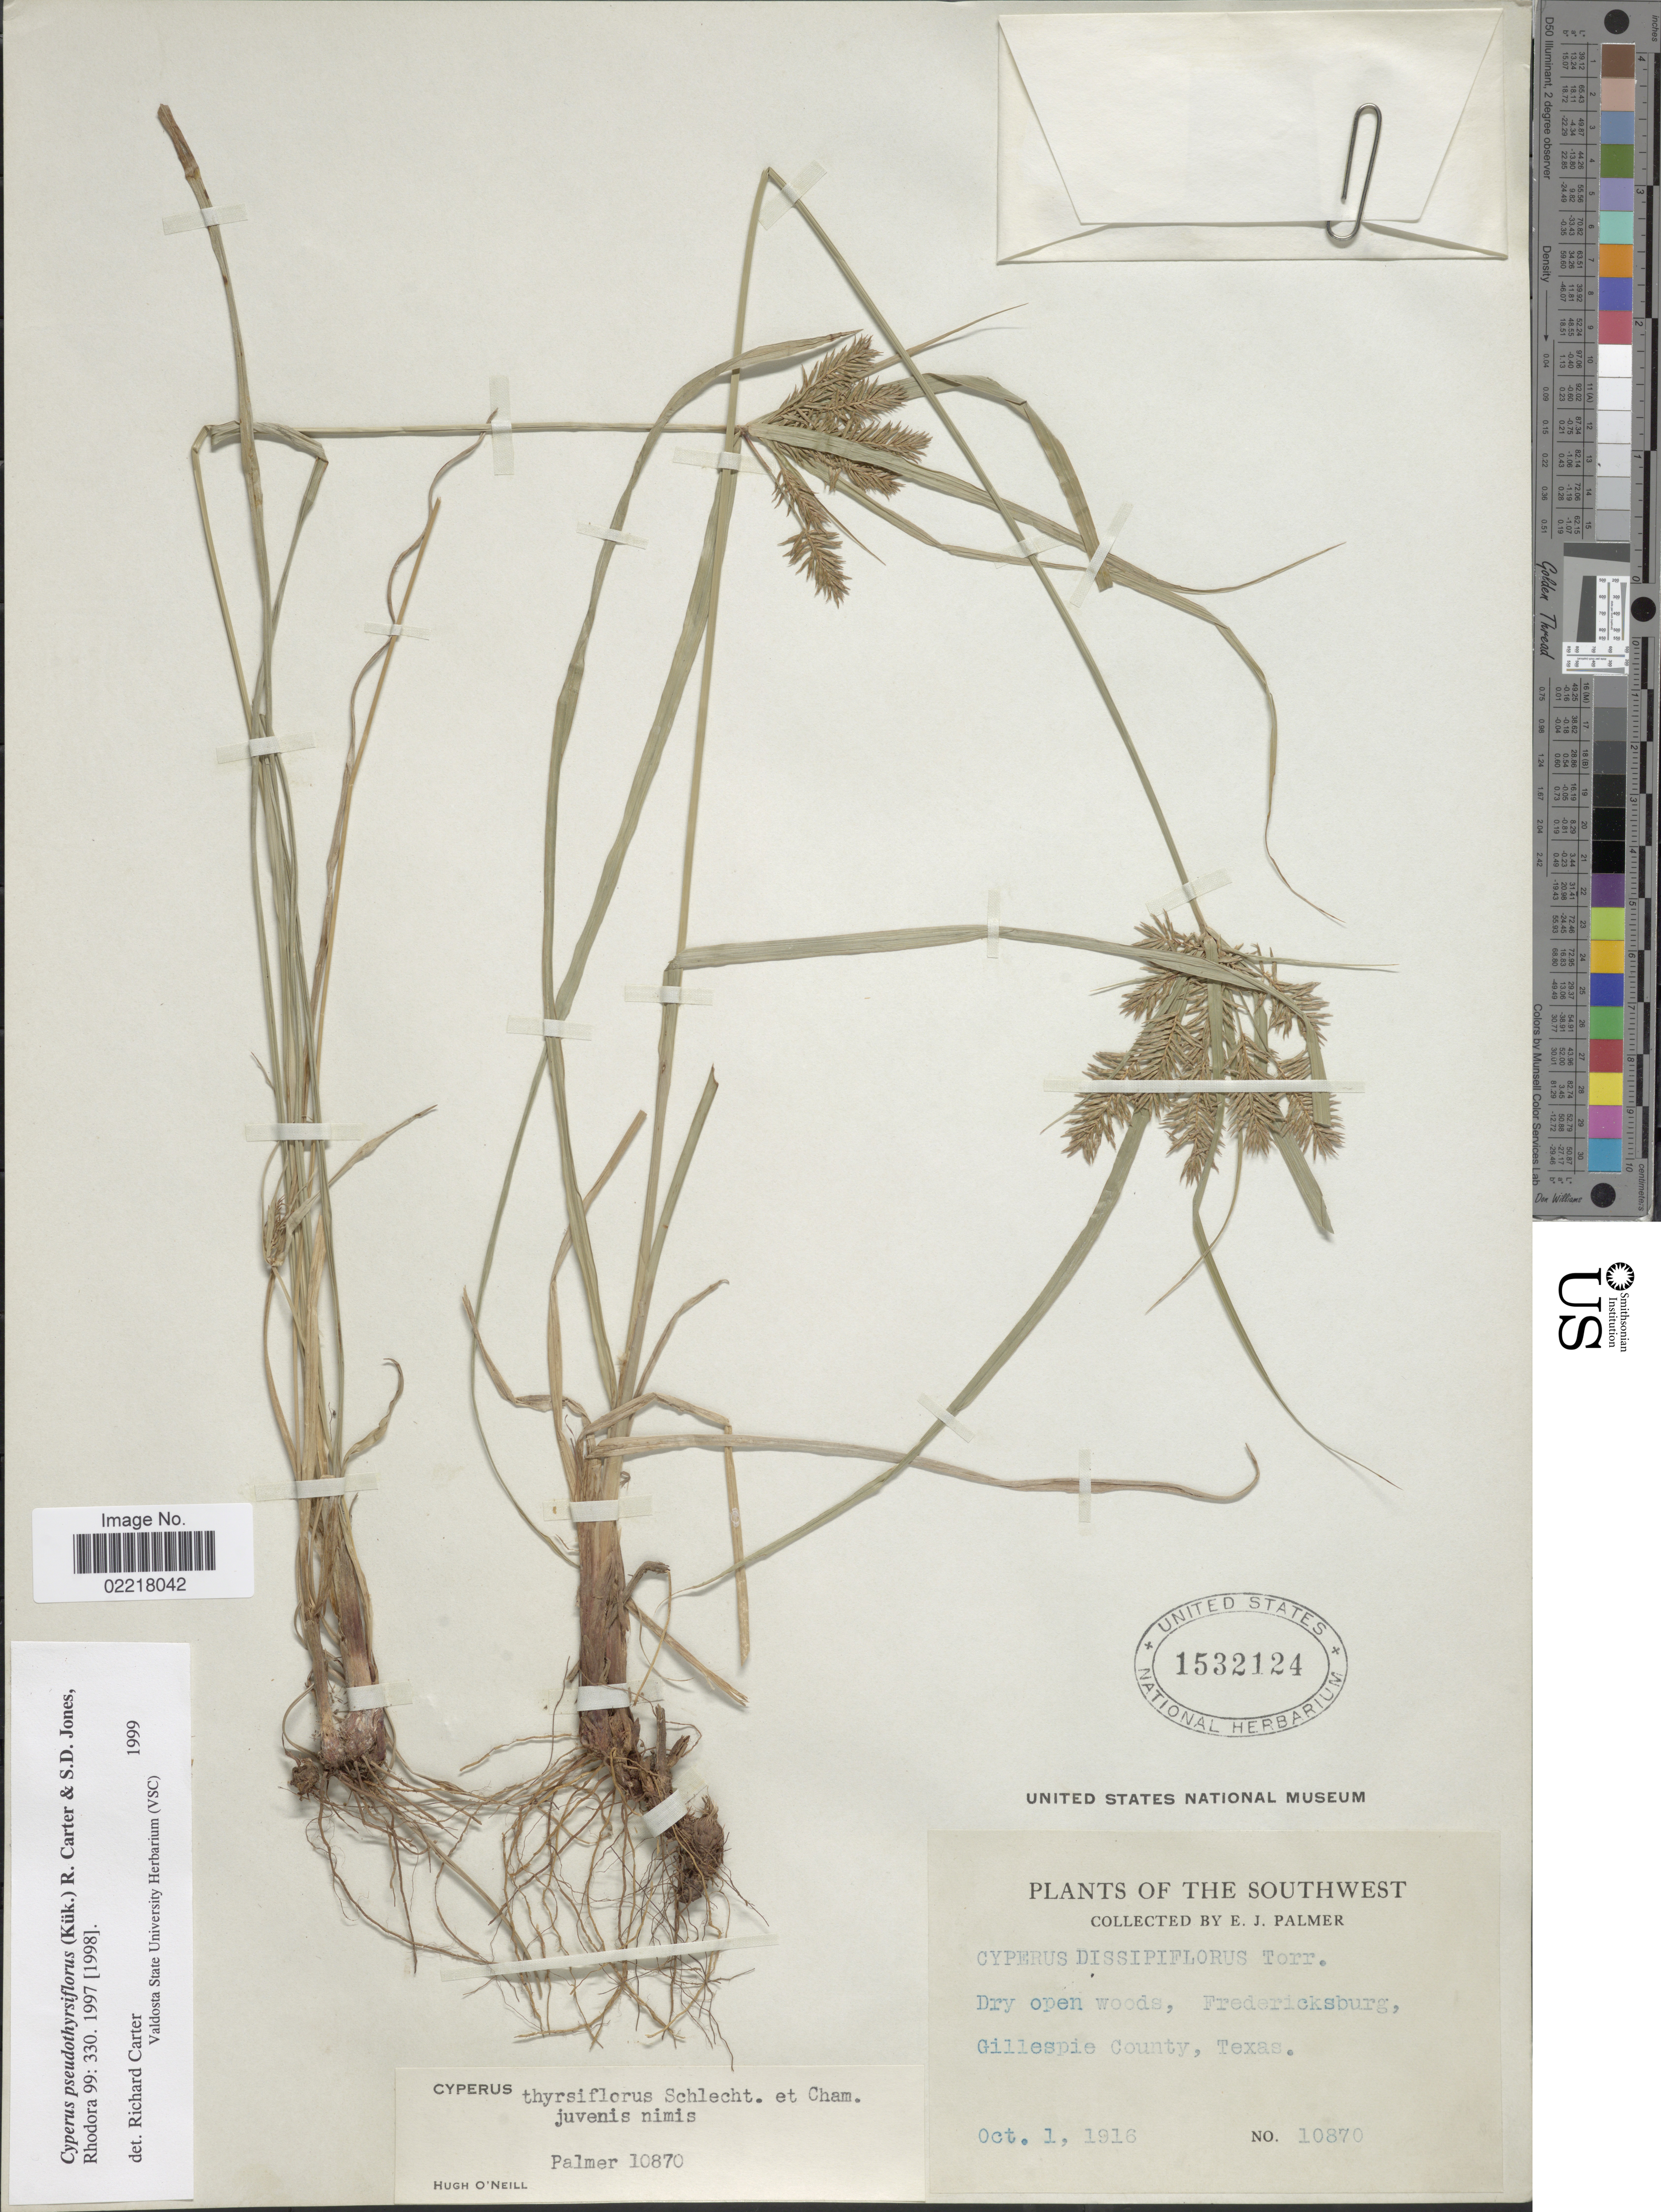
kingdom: Plantae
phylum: Tracheophyta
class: Liliopsida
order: Poales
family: Cyperaceae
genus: Cyperus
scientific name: Cyperus pseudothyrsiflorus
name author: (Kük.) R. Carter & S.D. Jones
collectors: E. J. Palmer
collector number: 10870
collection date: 1916-10-01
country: United States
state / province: Texas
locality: Southwest. Dry open woods, Fredericksburg, Gillespie County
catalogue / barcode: US 1532124